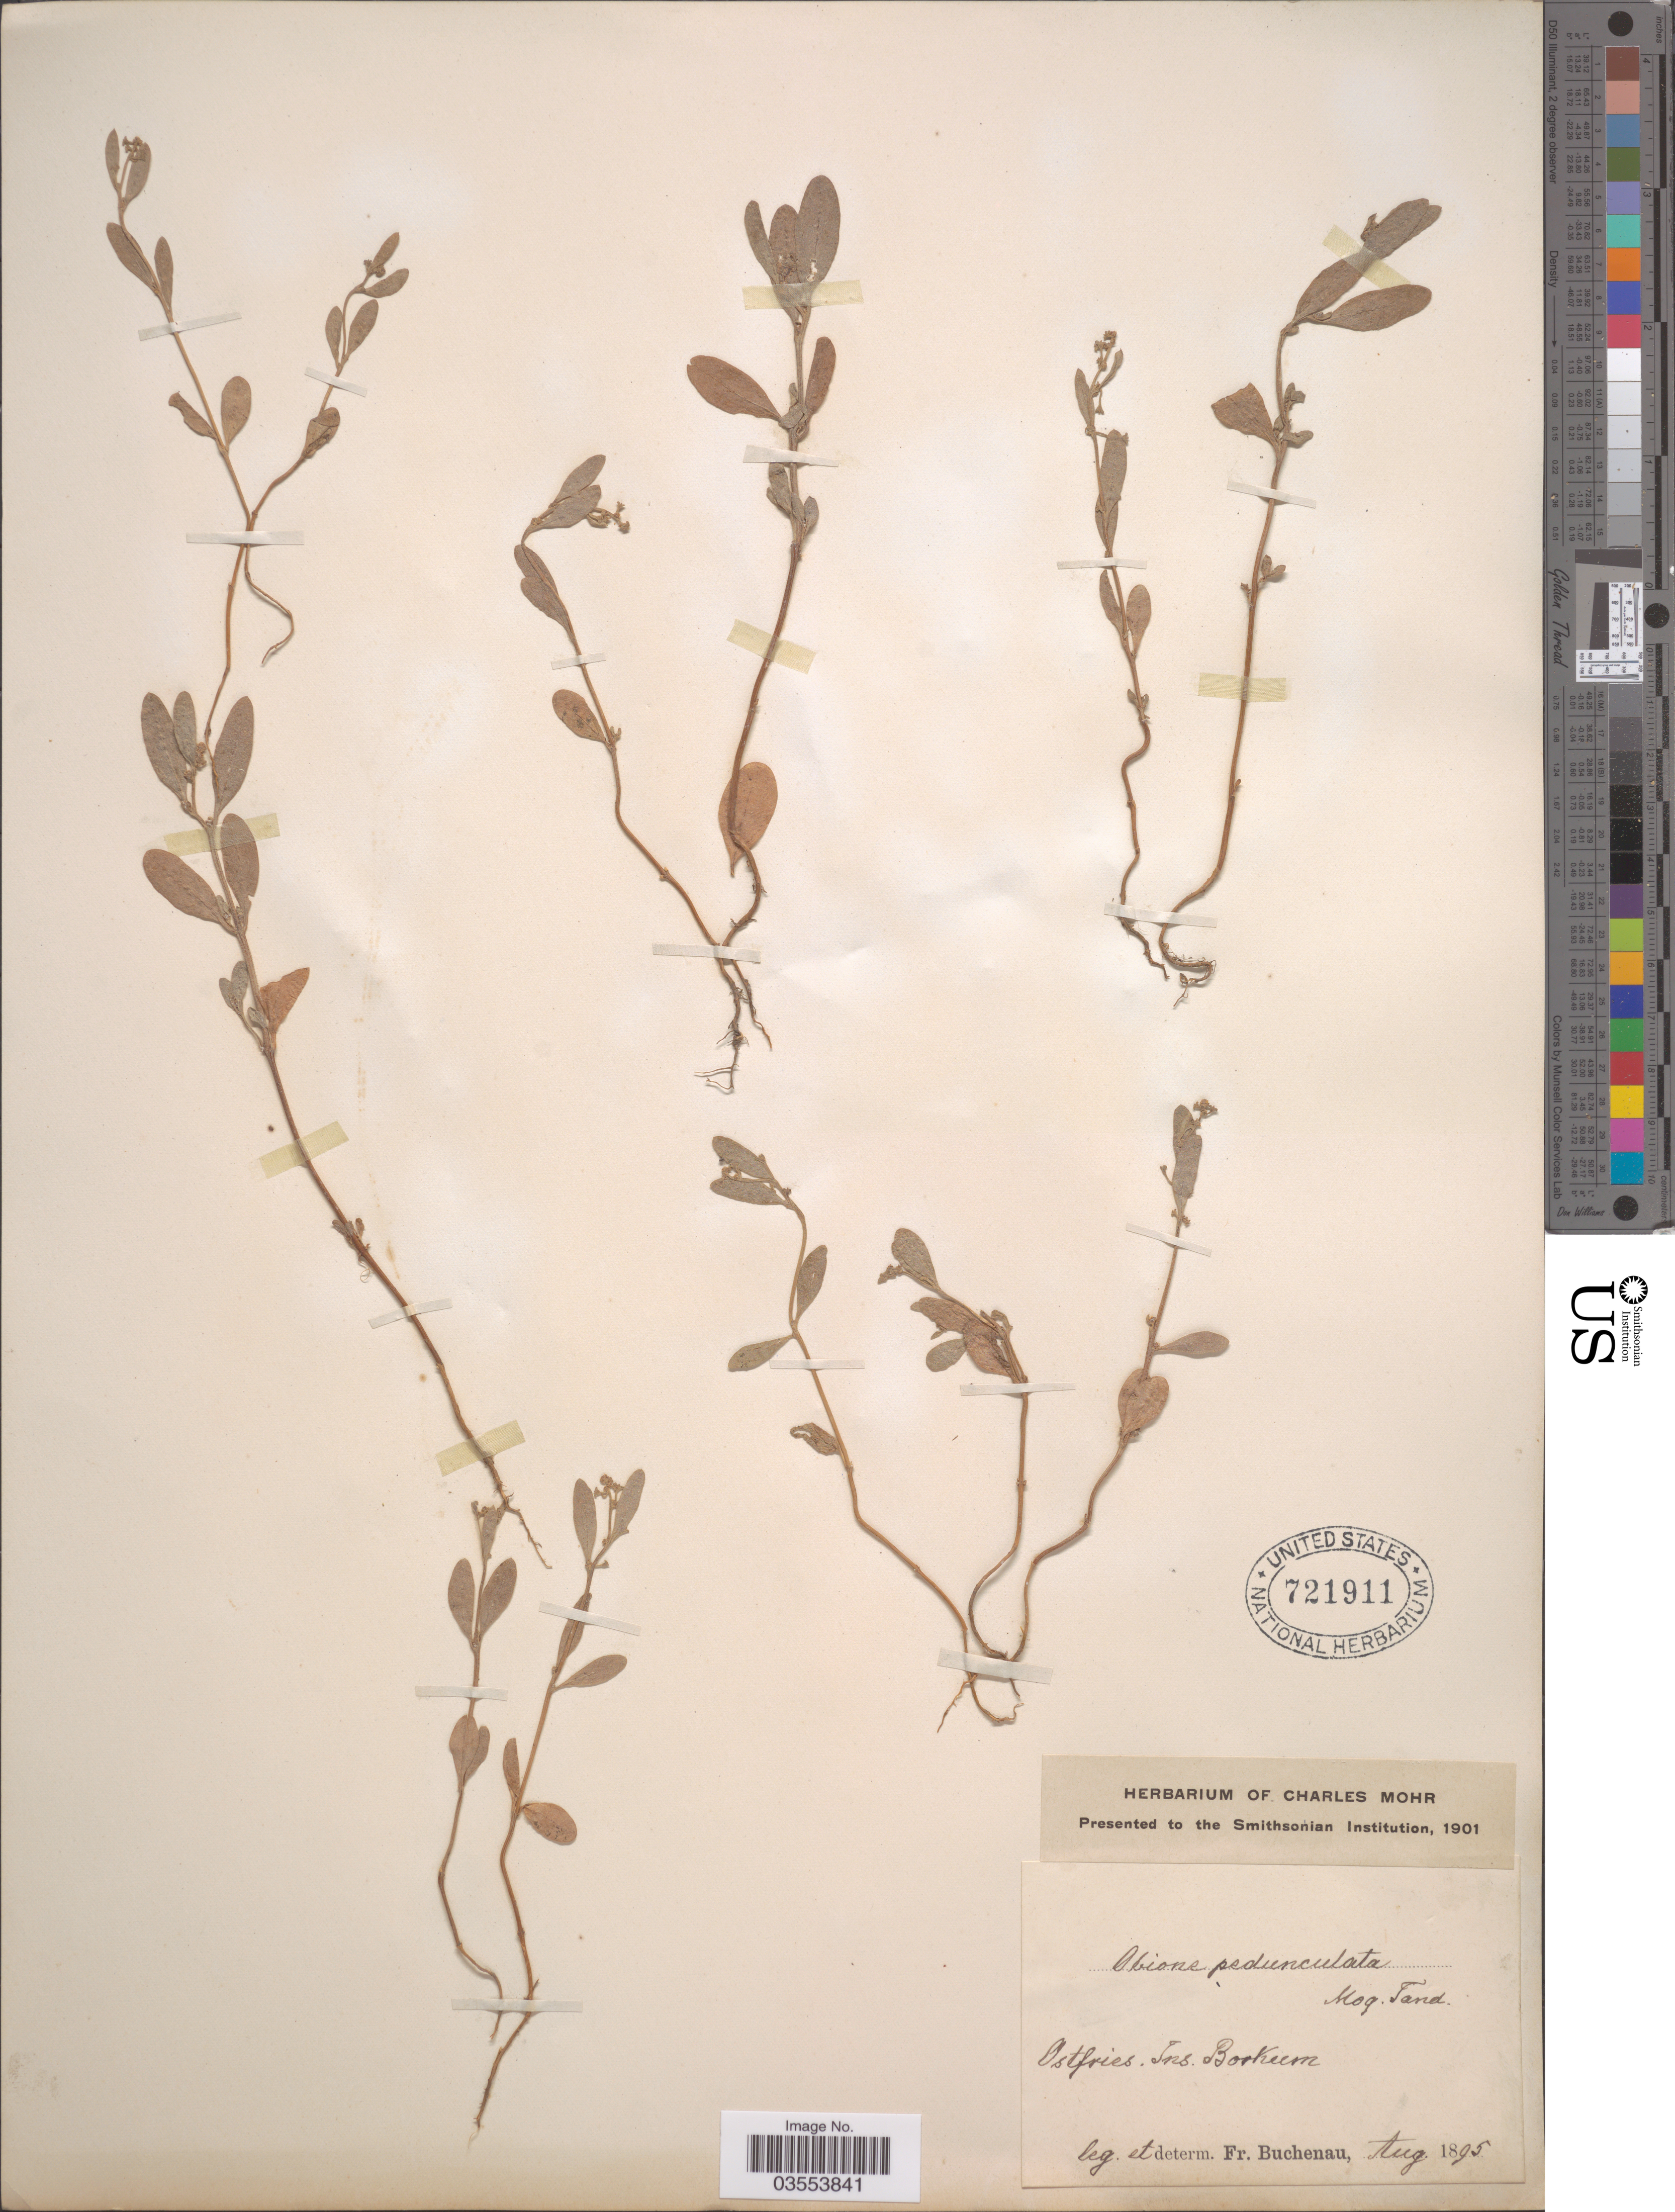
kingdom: Plantae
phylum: Tracheophyta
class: Magnoliopsida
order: Caryophyllales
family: Amaranthaceae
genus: Atriplex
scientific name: Atriplex pedunculata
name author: L.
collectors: F. Buchenau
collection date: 1895-08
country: Germany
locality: Ostfries. Ins. Borkum.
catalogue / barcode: US 721911